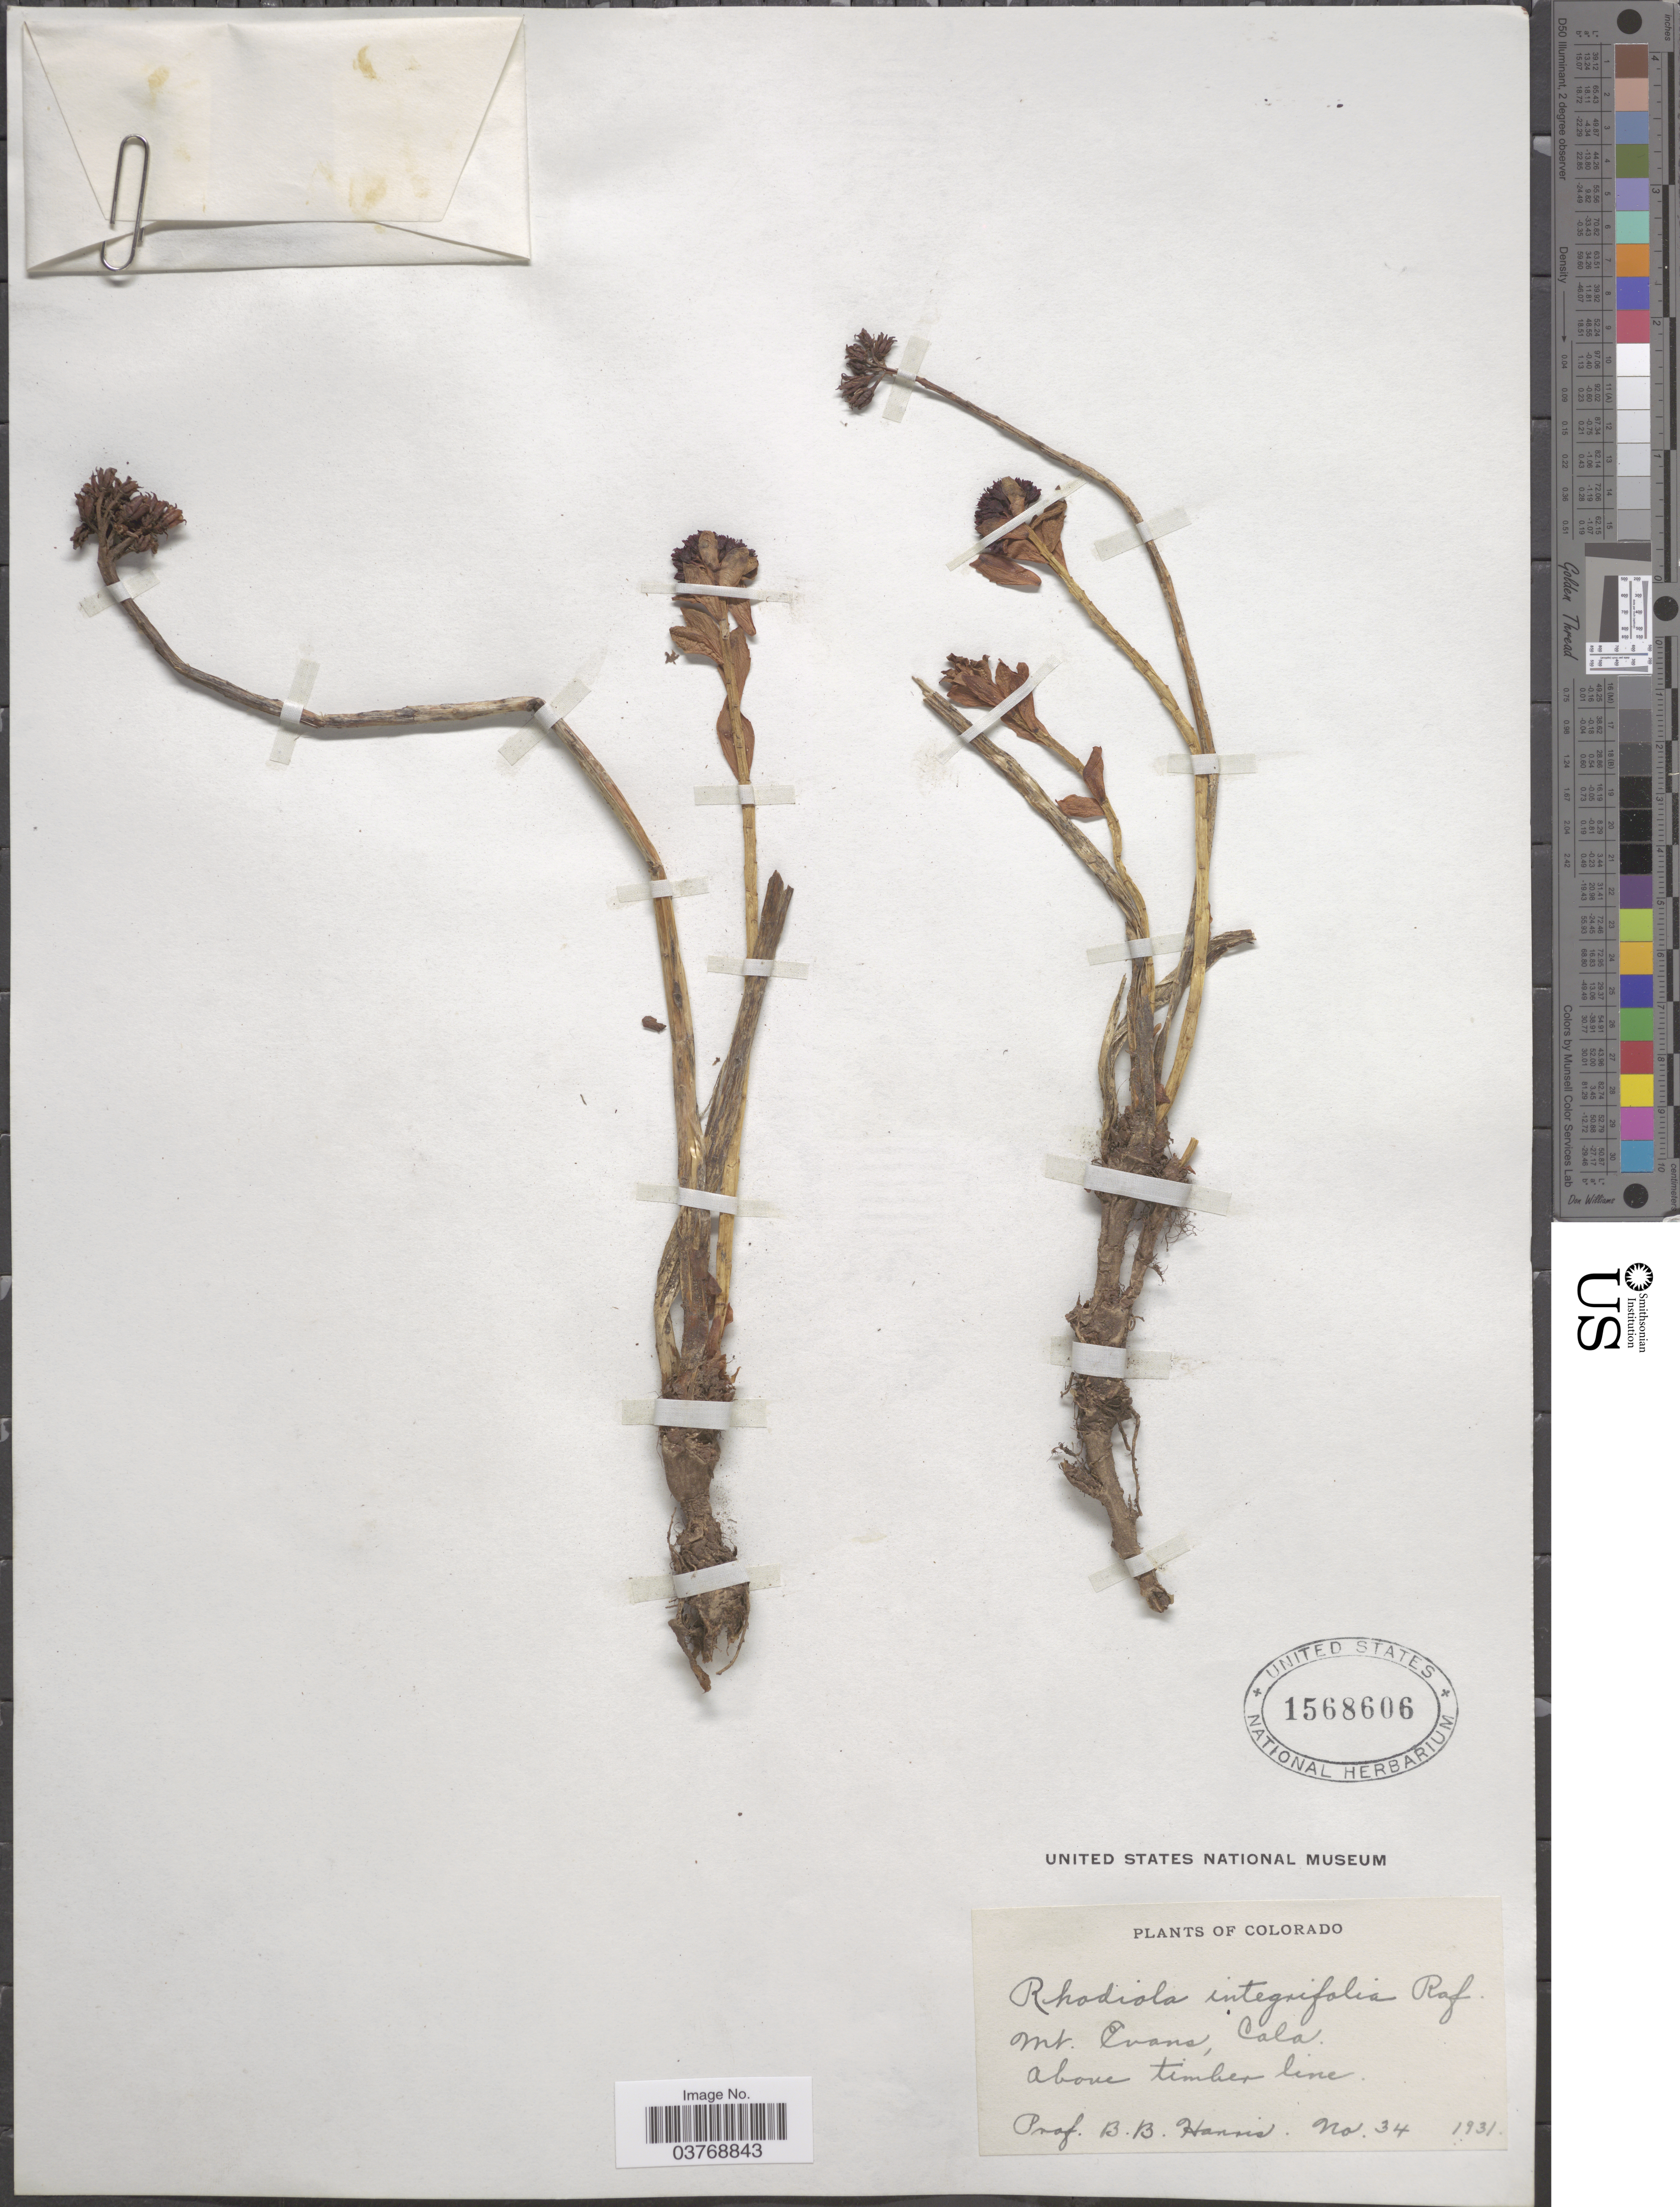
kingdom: Plantae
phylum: Tracheophyta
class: Magnoliopsida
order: Saxifragales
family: Crassulaceae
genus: Rhodiola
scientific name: Rhodiola integrifolia subsp. integrifolia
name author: Raf.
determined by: Strong, Mark T., (BOT), Smithsonian Institution - National Museum of Natural History (UNITED STATES)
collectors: B. B. Harris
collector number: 34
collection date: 1931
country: United States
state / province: Colorado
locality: Mt. Evans, above timber line.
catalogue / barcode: US 1568606